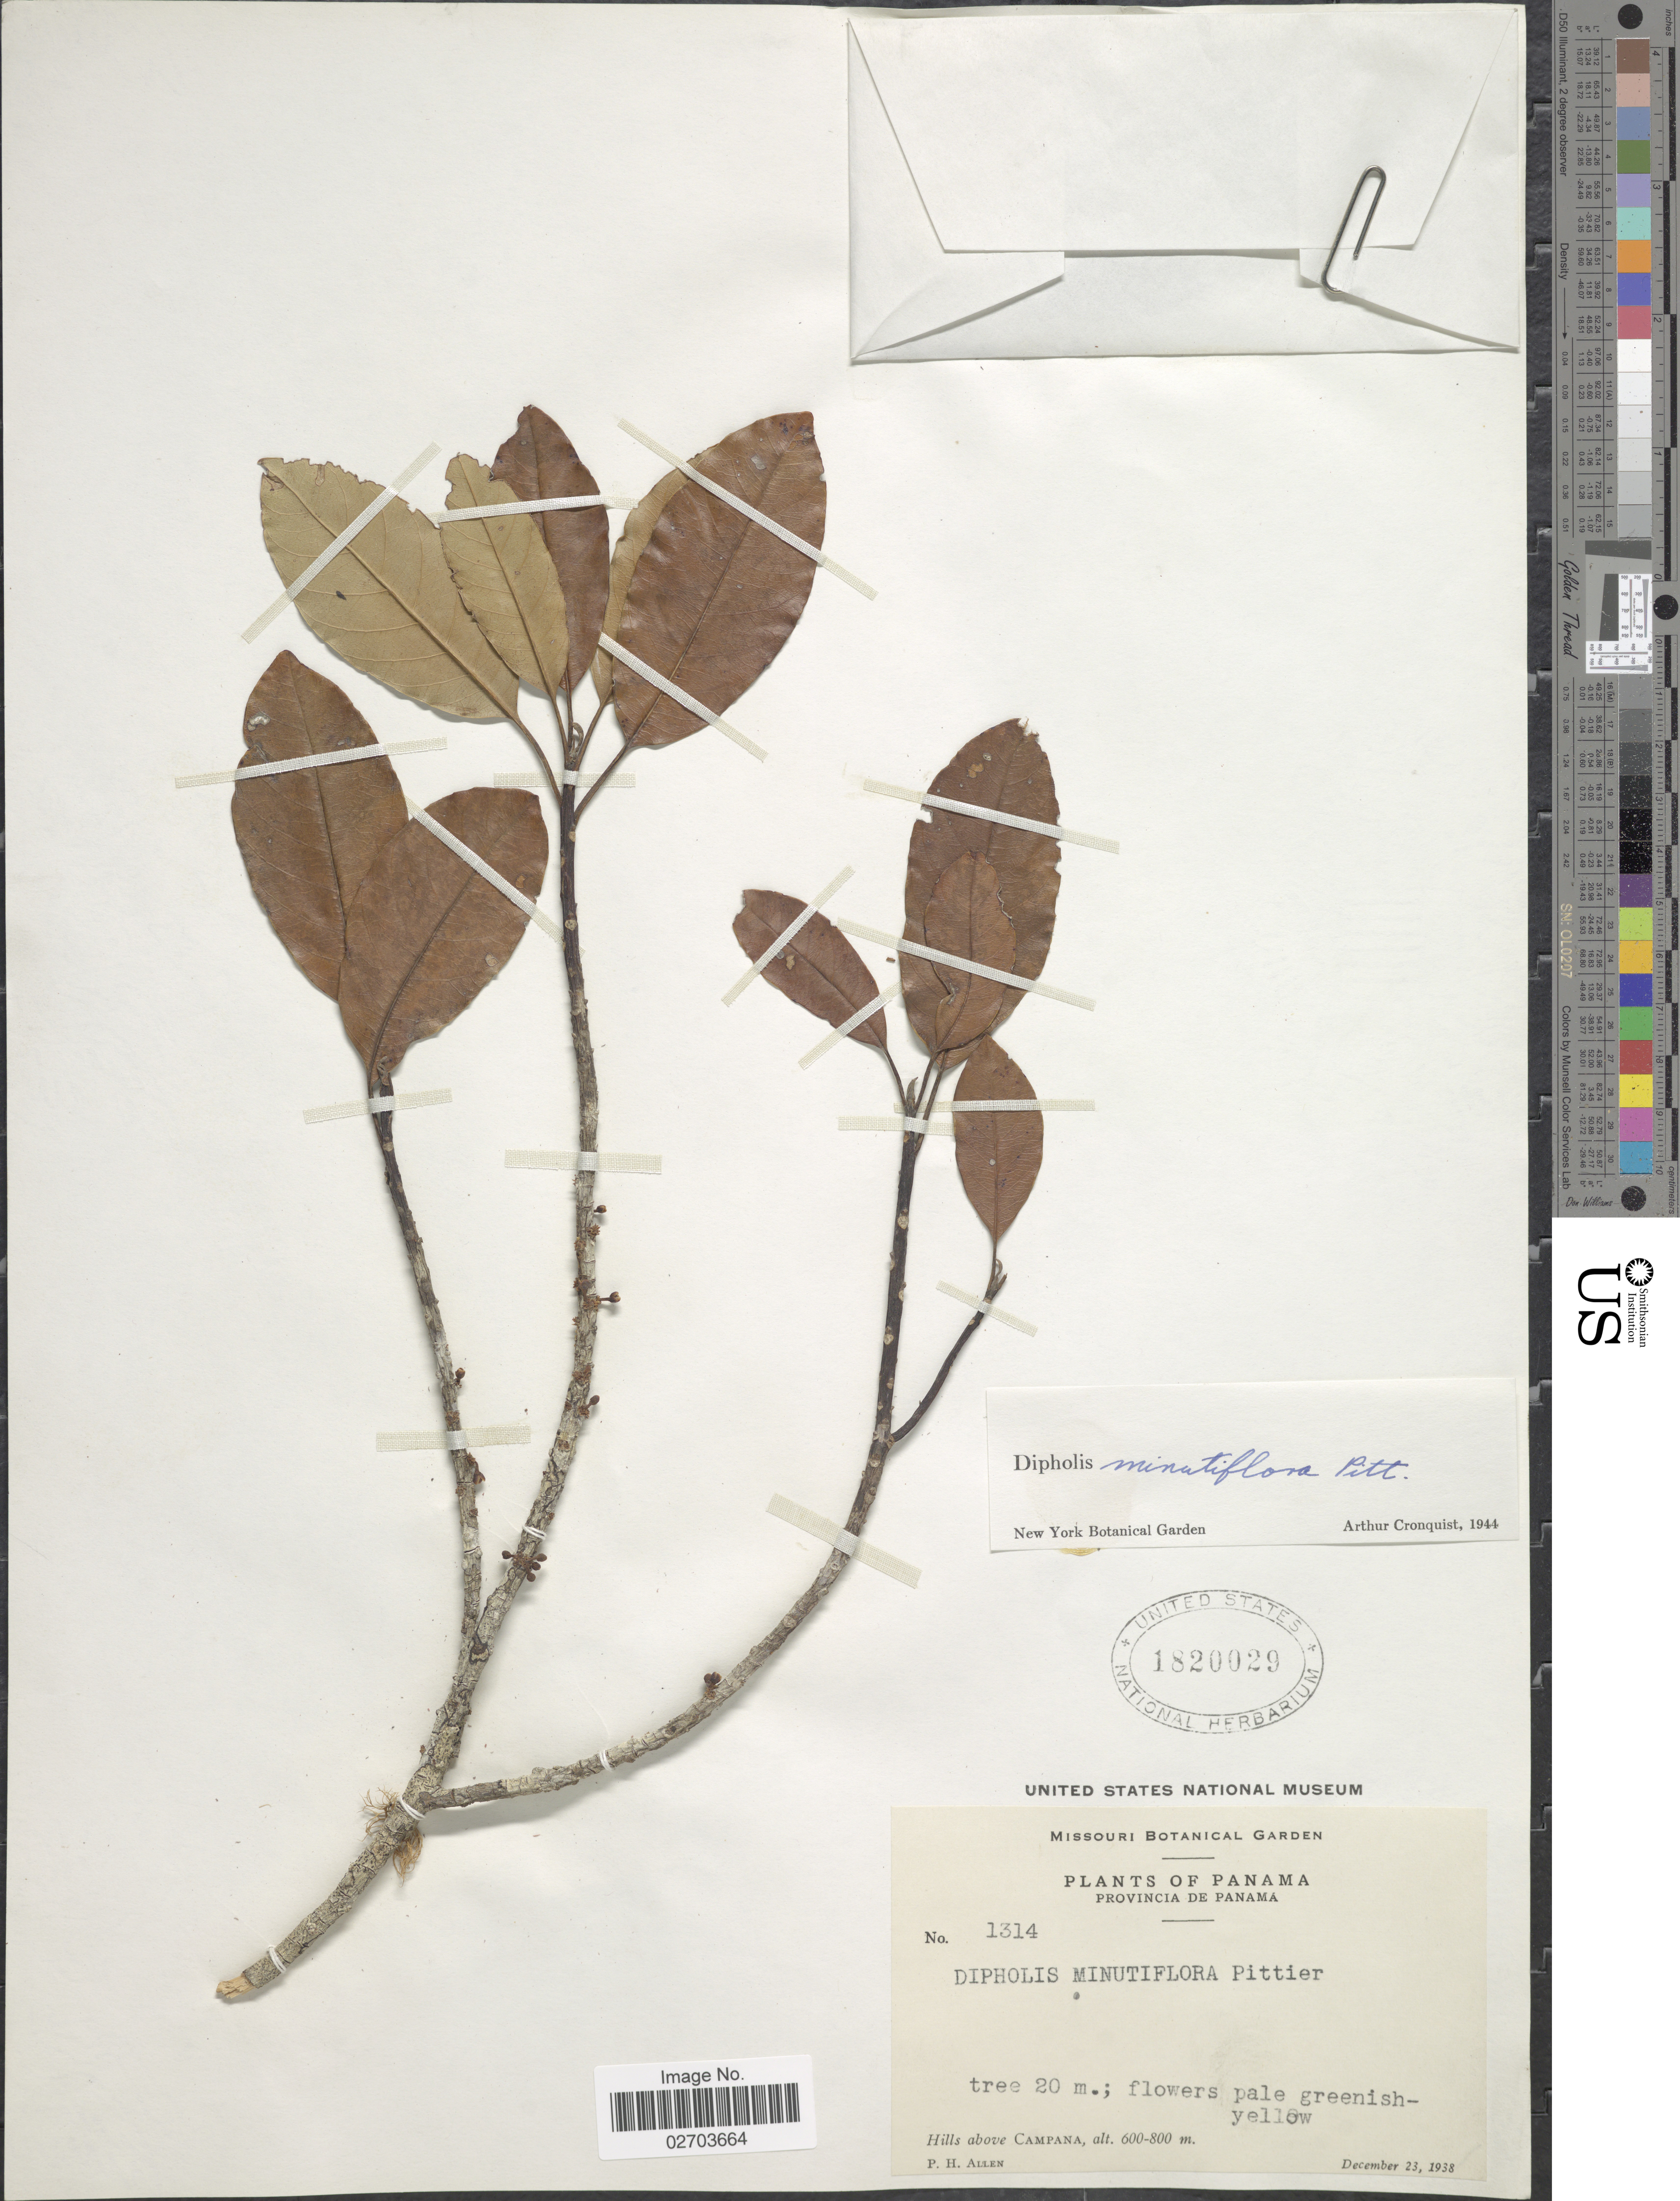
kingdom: Plantae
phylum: Tracheophyta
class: Magnoliopsida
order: Ericales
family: Sapotaceae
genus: Sideroxylon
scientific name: Sideroxylon portoricense subsp. minutiflorum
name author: (Pittier) T.D. Penn.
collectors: P. H. Allen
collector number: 1314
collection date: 1938-12-23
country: Panama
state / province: Panamá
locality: Hills above Campana.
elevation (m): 600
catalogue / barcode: US 1820029